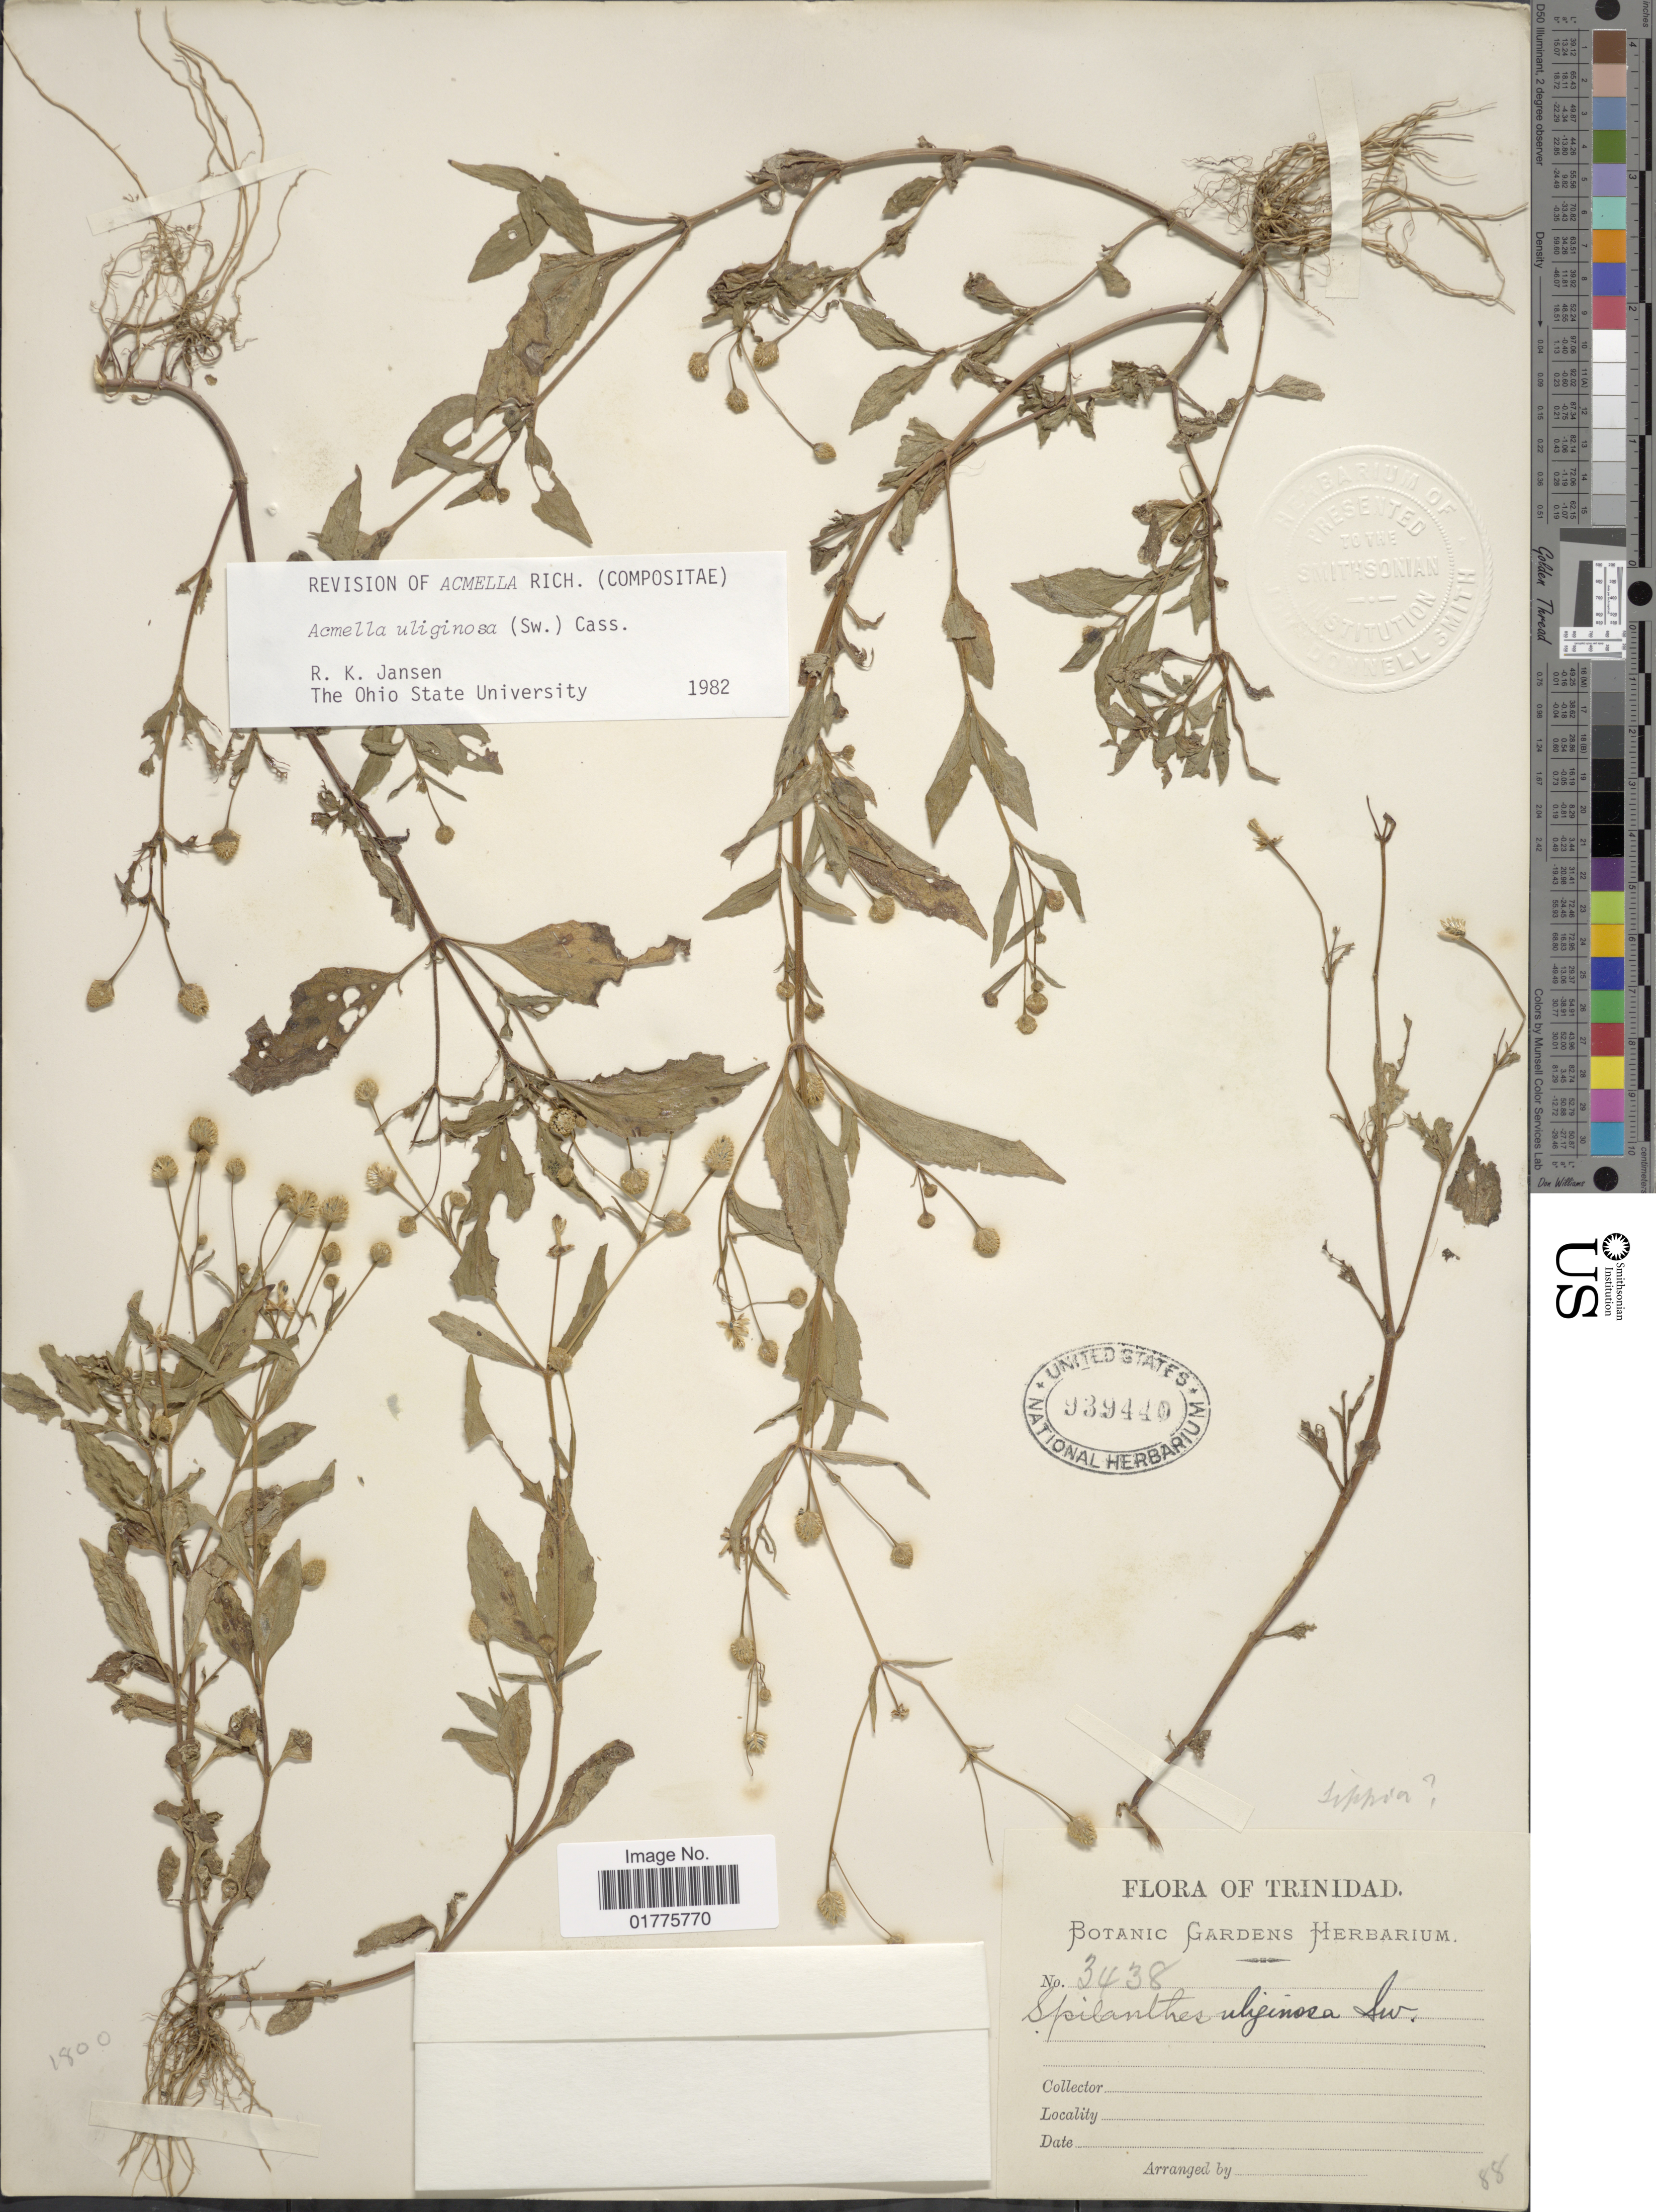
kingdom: Plantae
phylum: Tracheophyta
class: Magnoliopsida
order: Asterales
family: Asteraceae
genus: Acmella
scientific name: Acmella uliginosa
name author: (Sw.) Cass.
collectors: ex herb. Bot. Gard.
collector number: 3438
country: Trinidad and Tobago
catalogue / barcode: US 939440